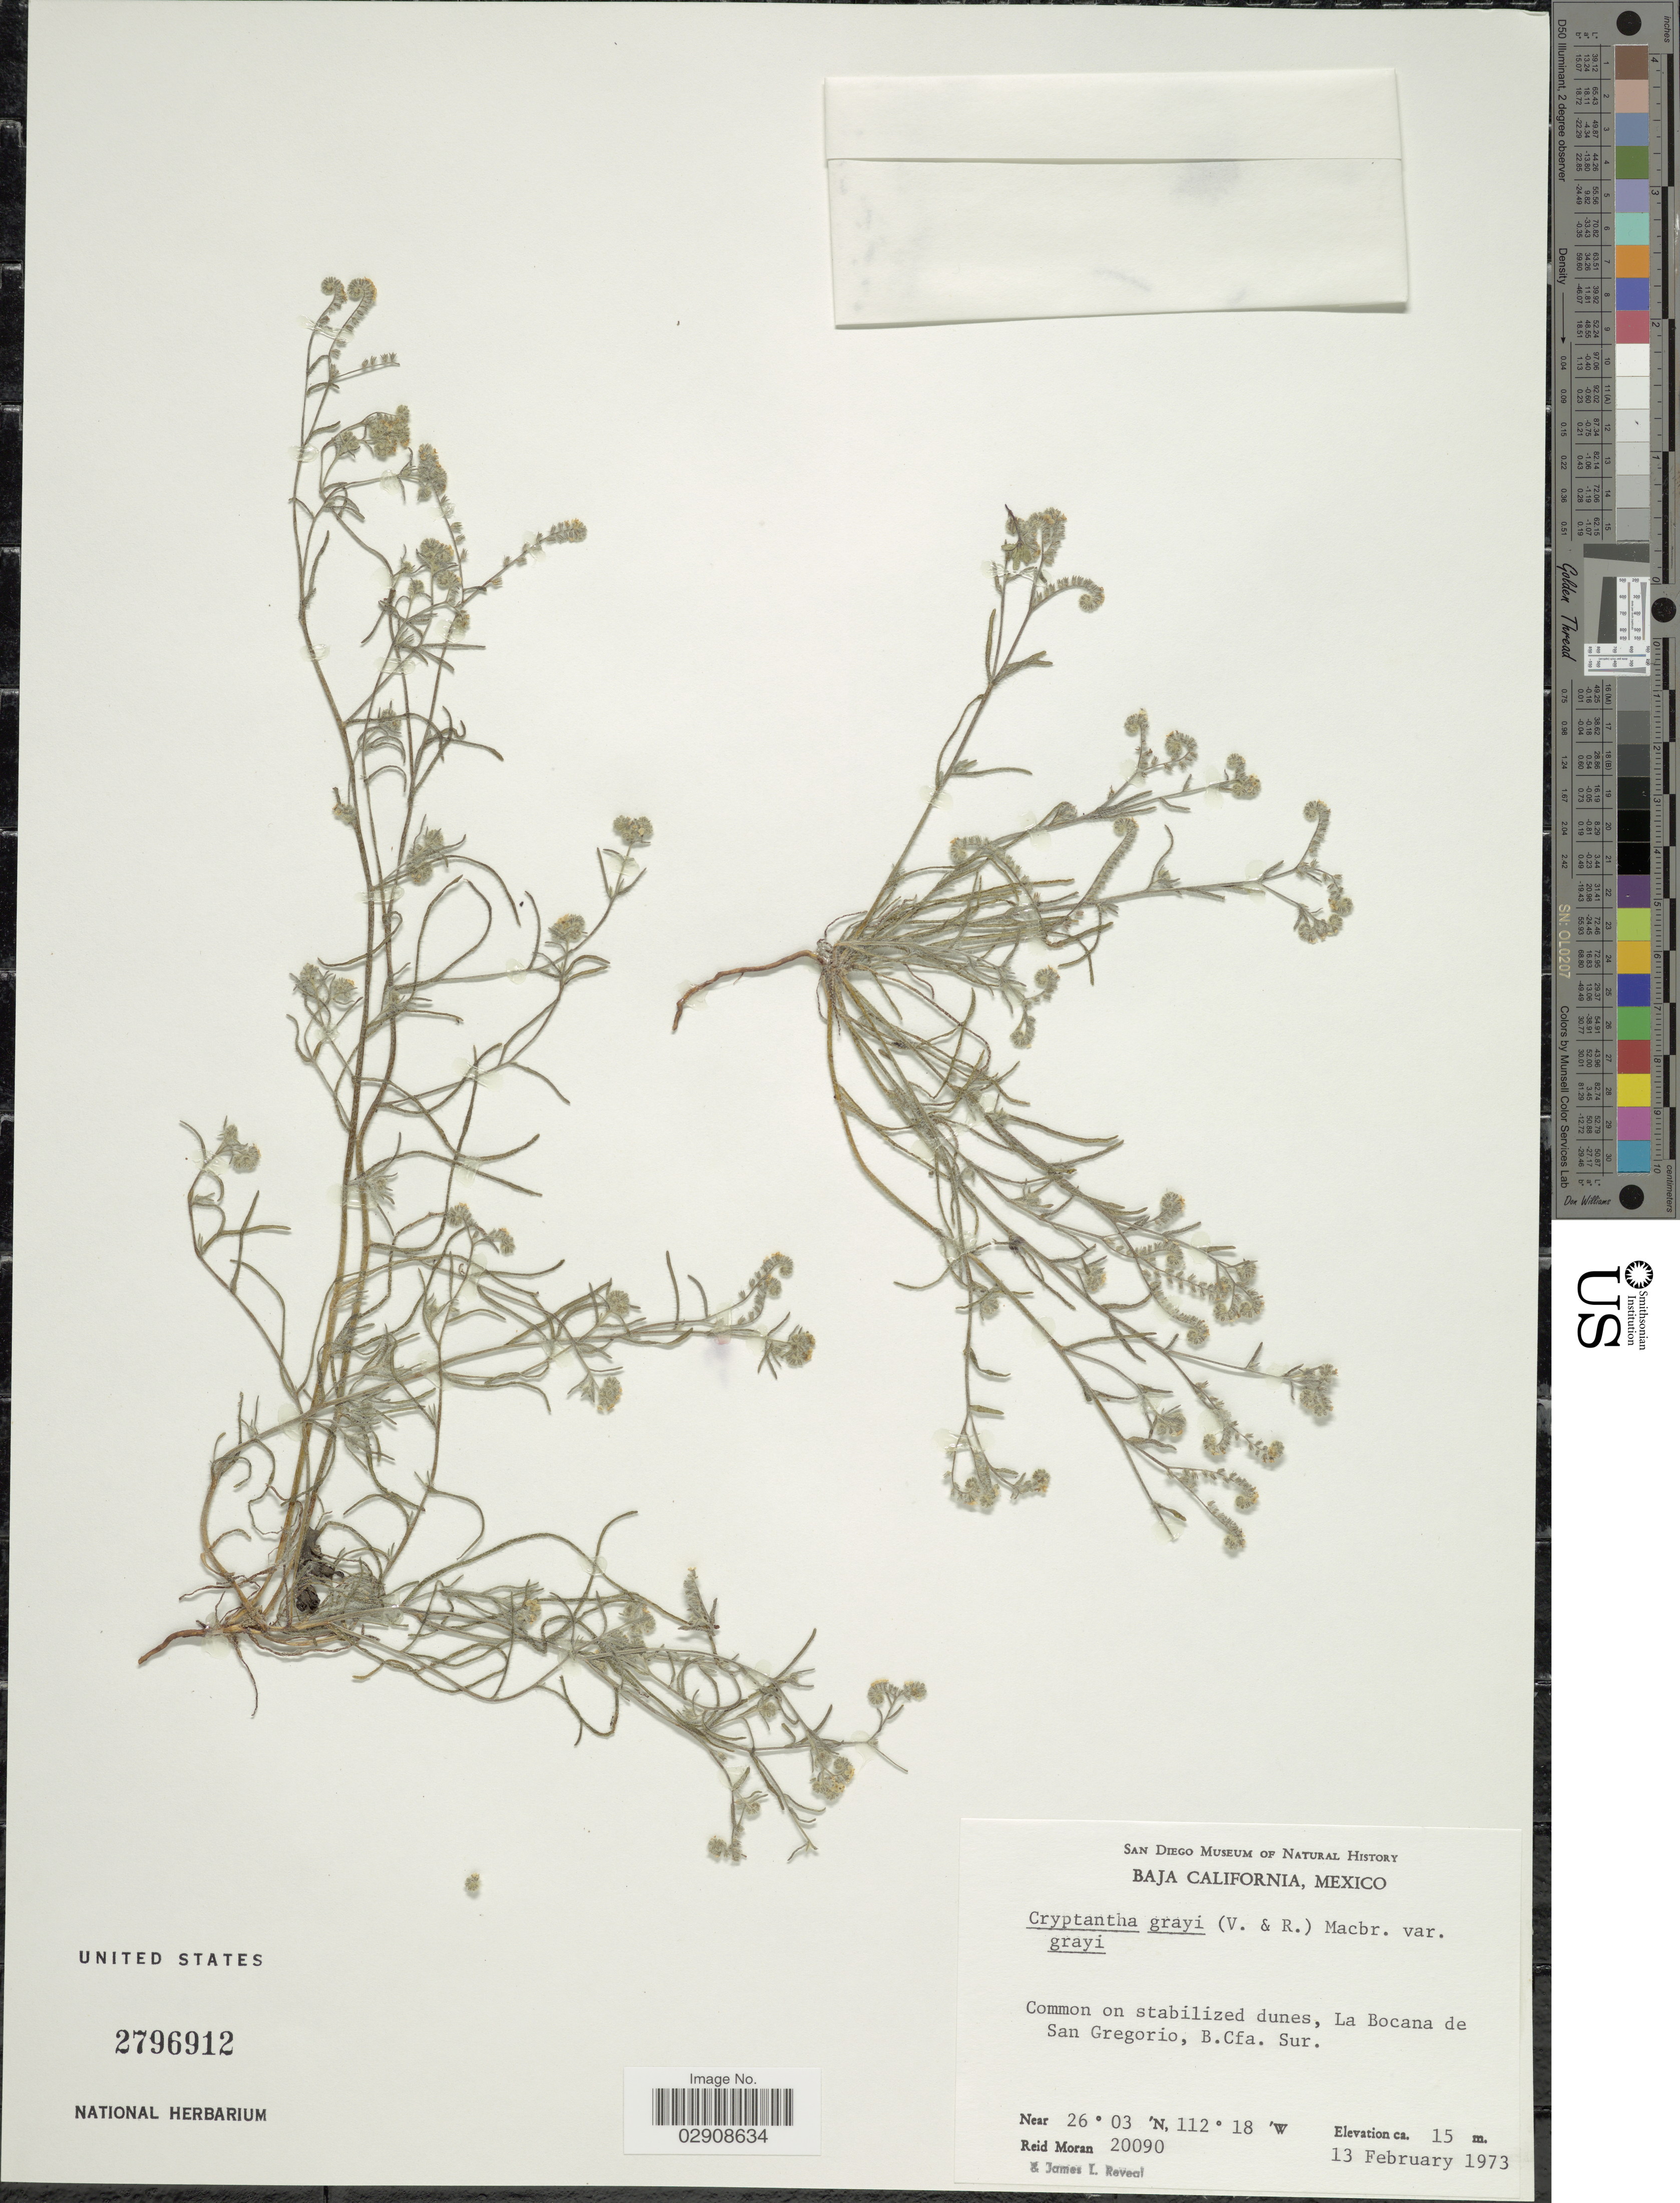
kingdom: Plantae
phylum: Tracheophyta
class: Magnoliopsida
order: Boraginales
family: Boraginaceae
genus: Cryptantha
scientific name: Cryptantha grayi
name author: (Vasey &) J.F. Macbr.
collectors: R. Moran & J. L. Reveal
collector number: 20090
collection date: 1973-02-13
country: Mexico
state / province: Baja California Sur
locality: La Bocana de San Gregorio, B.Cfa. Sur.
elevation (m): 15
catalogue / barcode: US 2796912